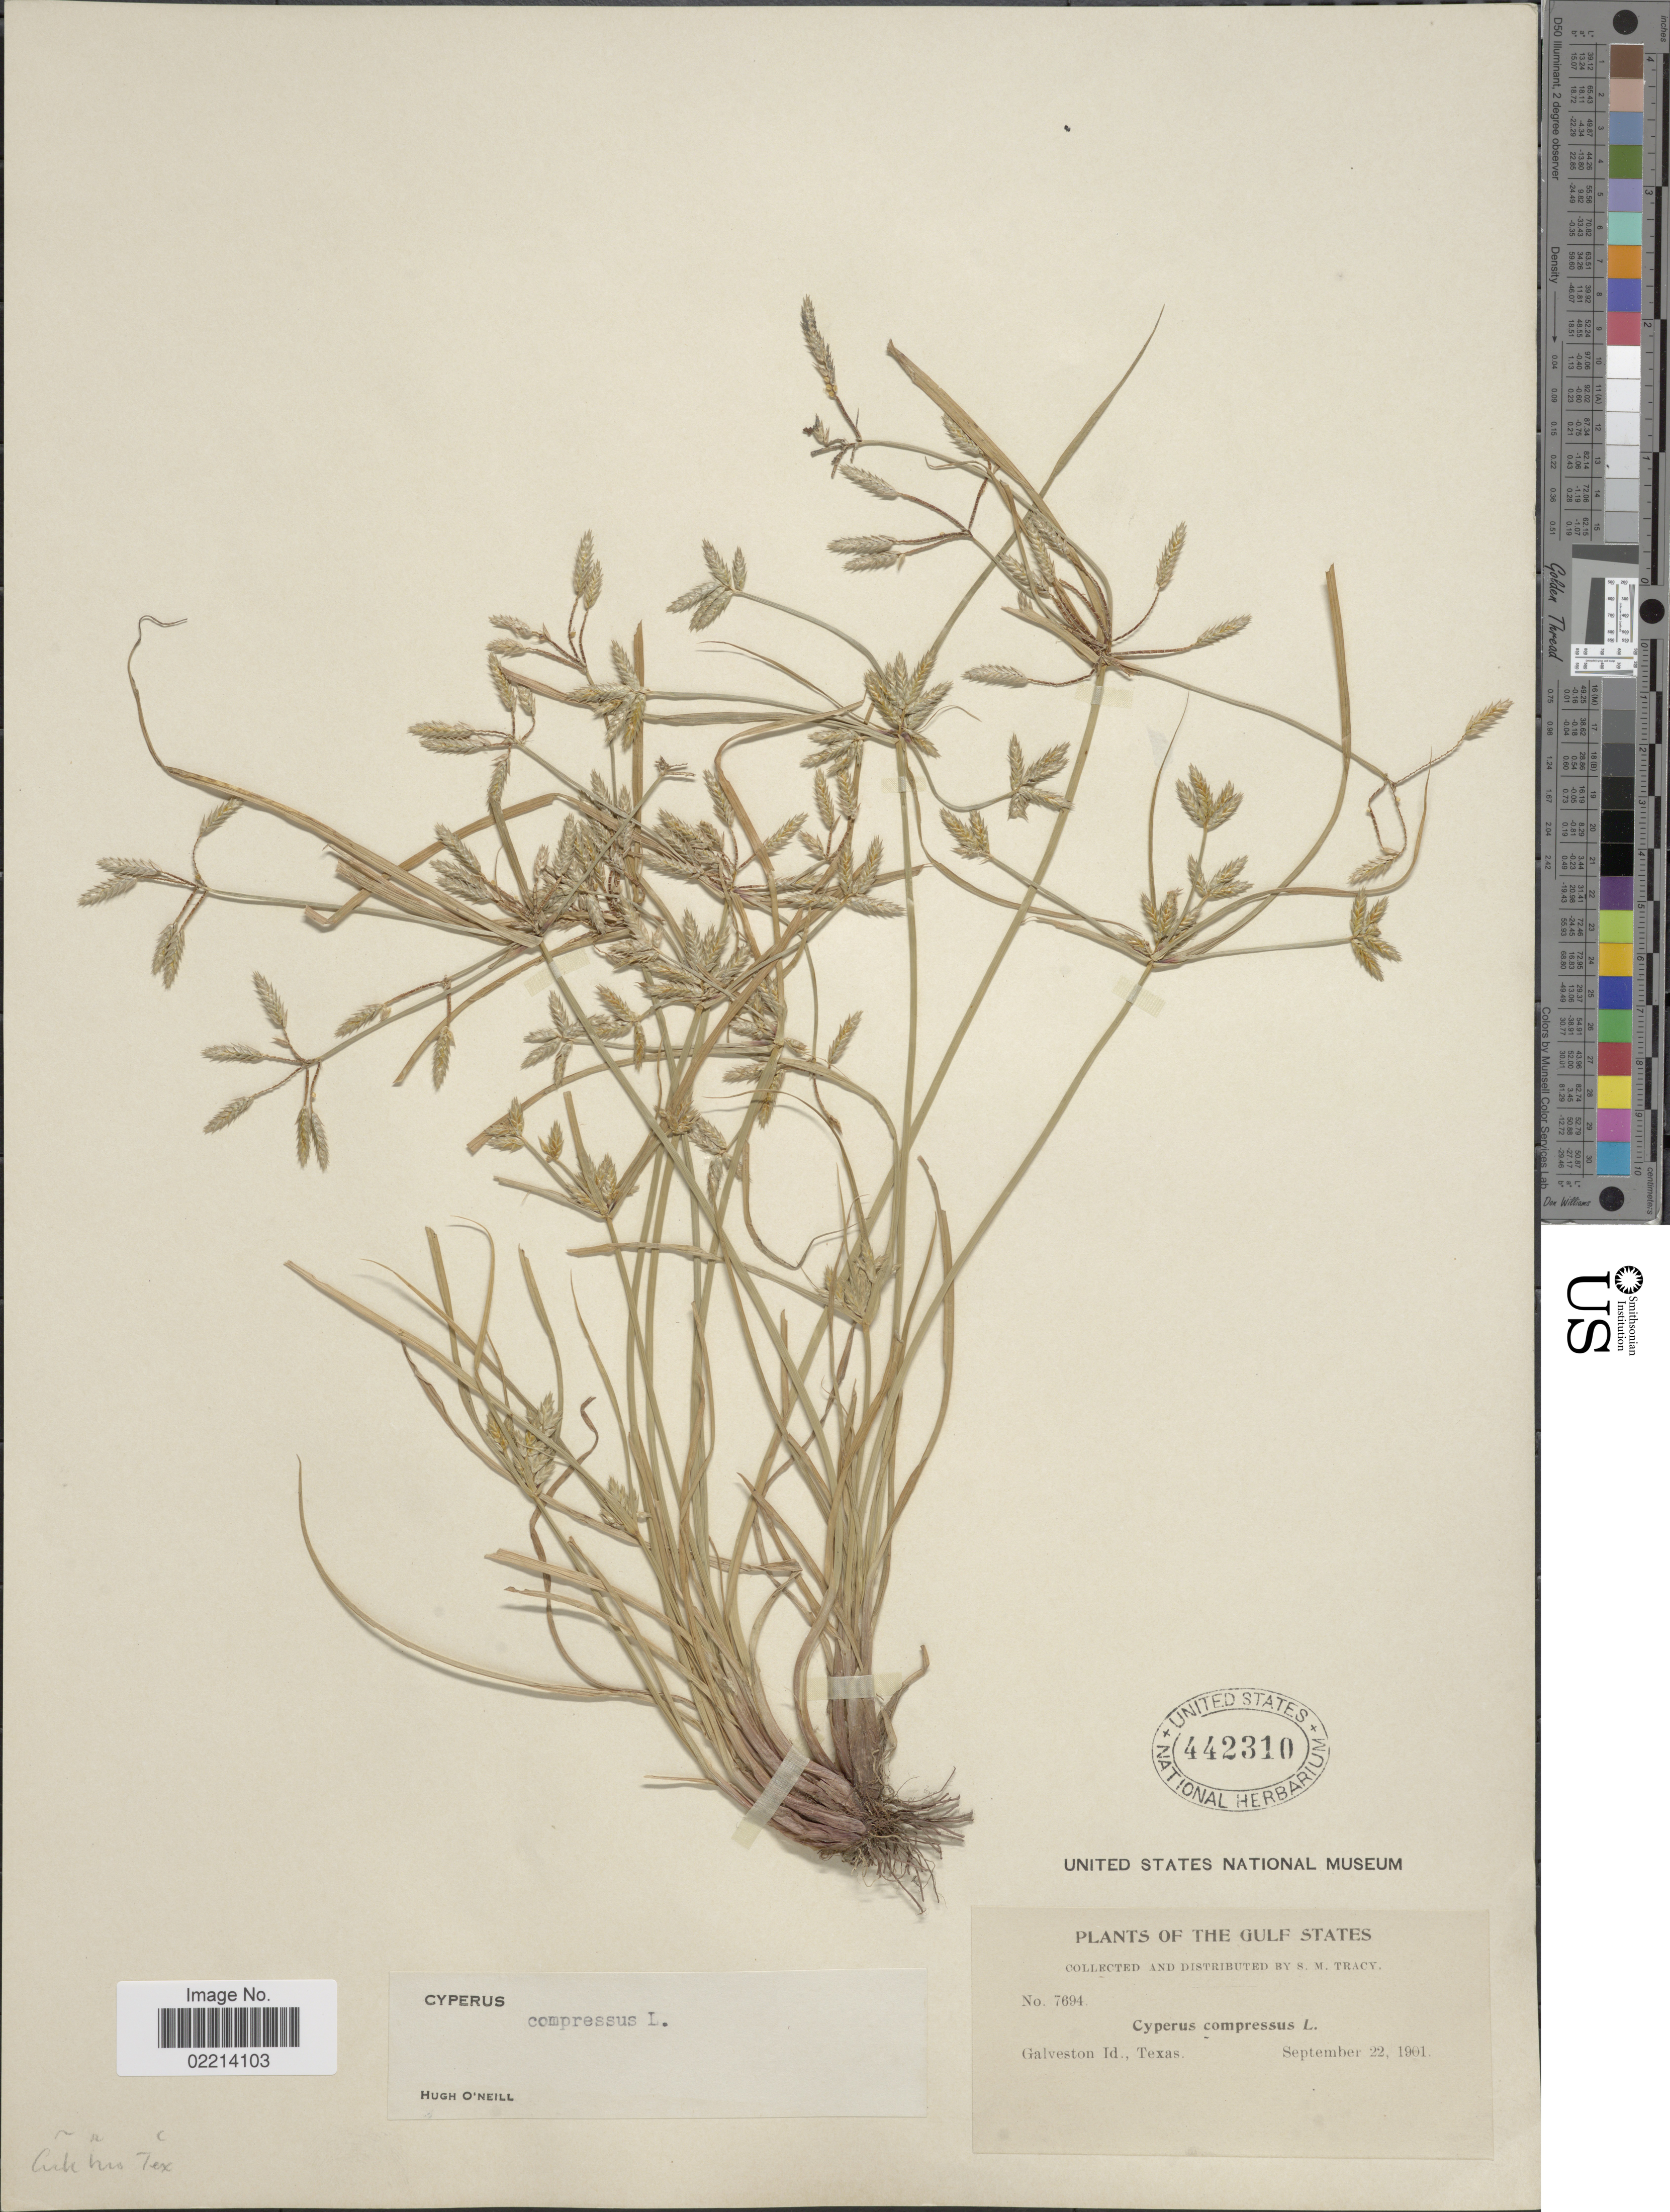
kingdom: Plantae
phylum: Tracheophyta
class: Liliopsida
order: Poales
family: Cyperaceae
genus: Cyperus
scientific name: Cyperus compressus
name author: L.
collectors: S. M. Tracy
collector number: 7694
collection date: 1901-09-22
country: United States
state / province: Texas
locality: Gulf States, Galveston Id.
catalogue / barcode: US 442310